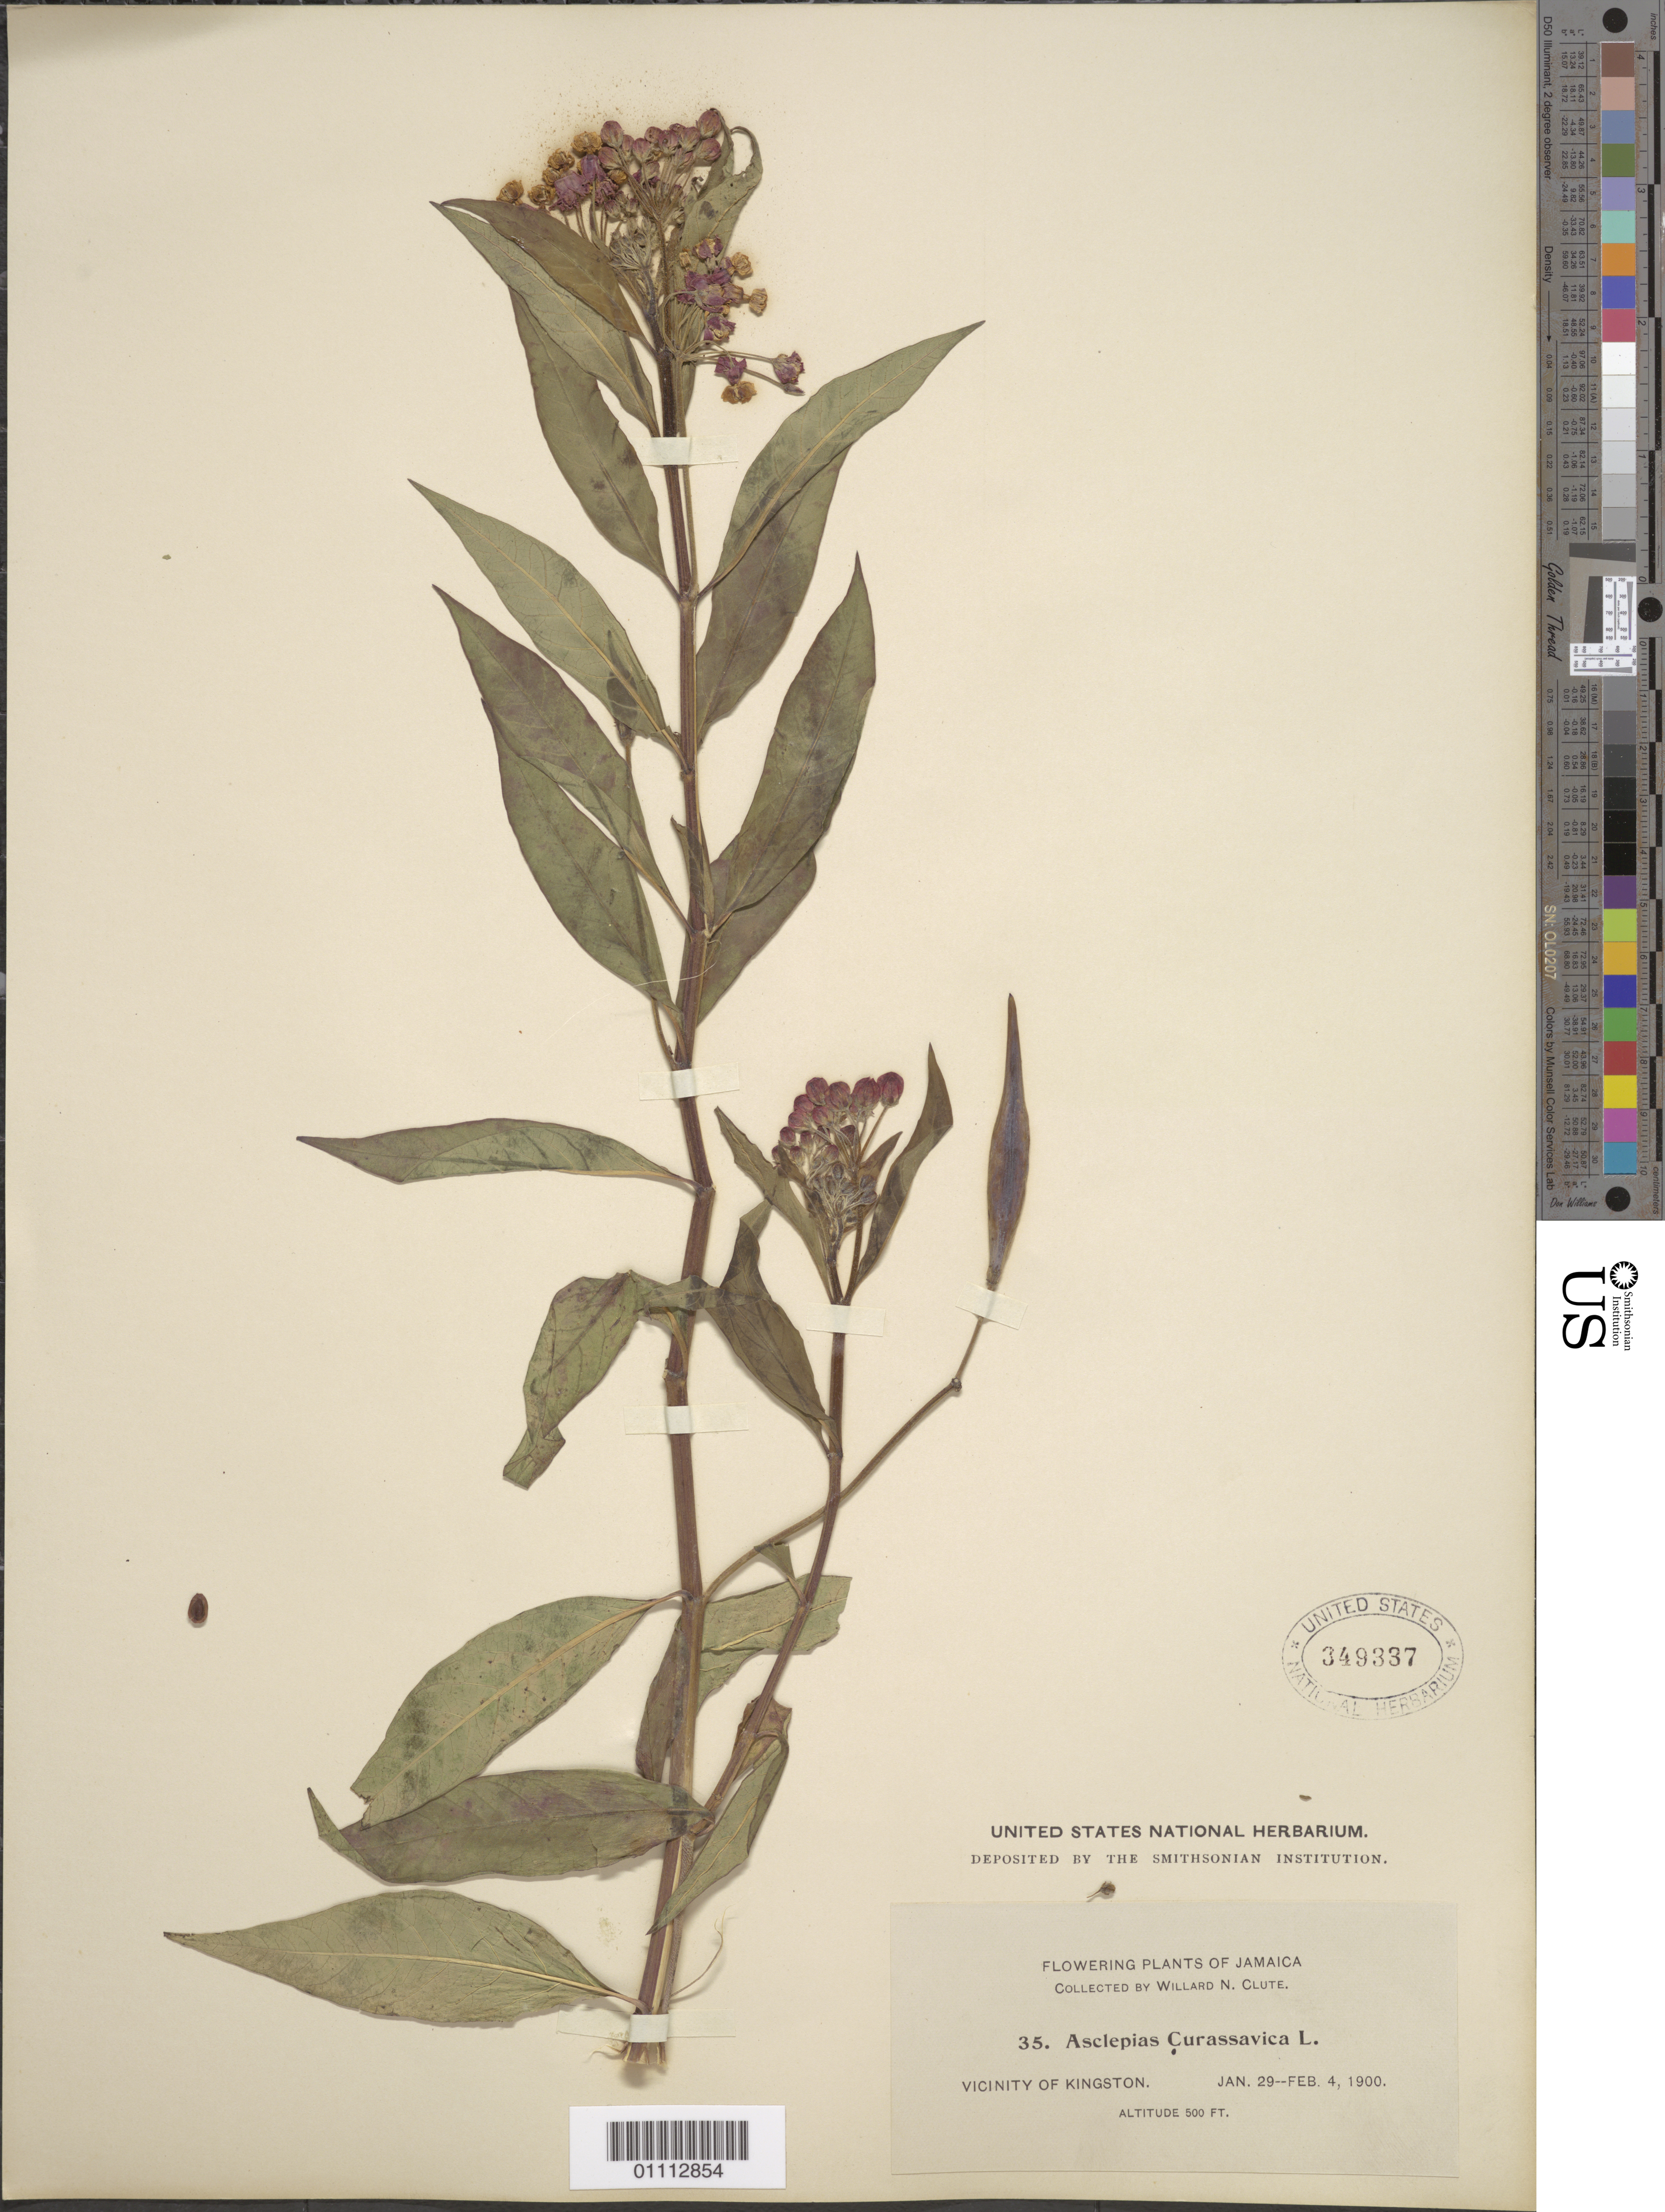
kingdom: Plantae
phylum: Tracheophyta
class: Magnoliopsida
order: Gentianales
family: Apocynaceae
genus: Asclepias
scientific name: Asclepias curassavica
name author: L.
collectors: W. N. Clute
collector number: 35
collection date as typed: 29 Jan 1900 to 04 Feb 1900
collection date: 1900-01-29/1900-02-04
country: Jamaica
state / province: Kingston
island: Jamaica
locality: Vicinity of Kingston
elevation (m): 152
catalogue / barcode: US 349337